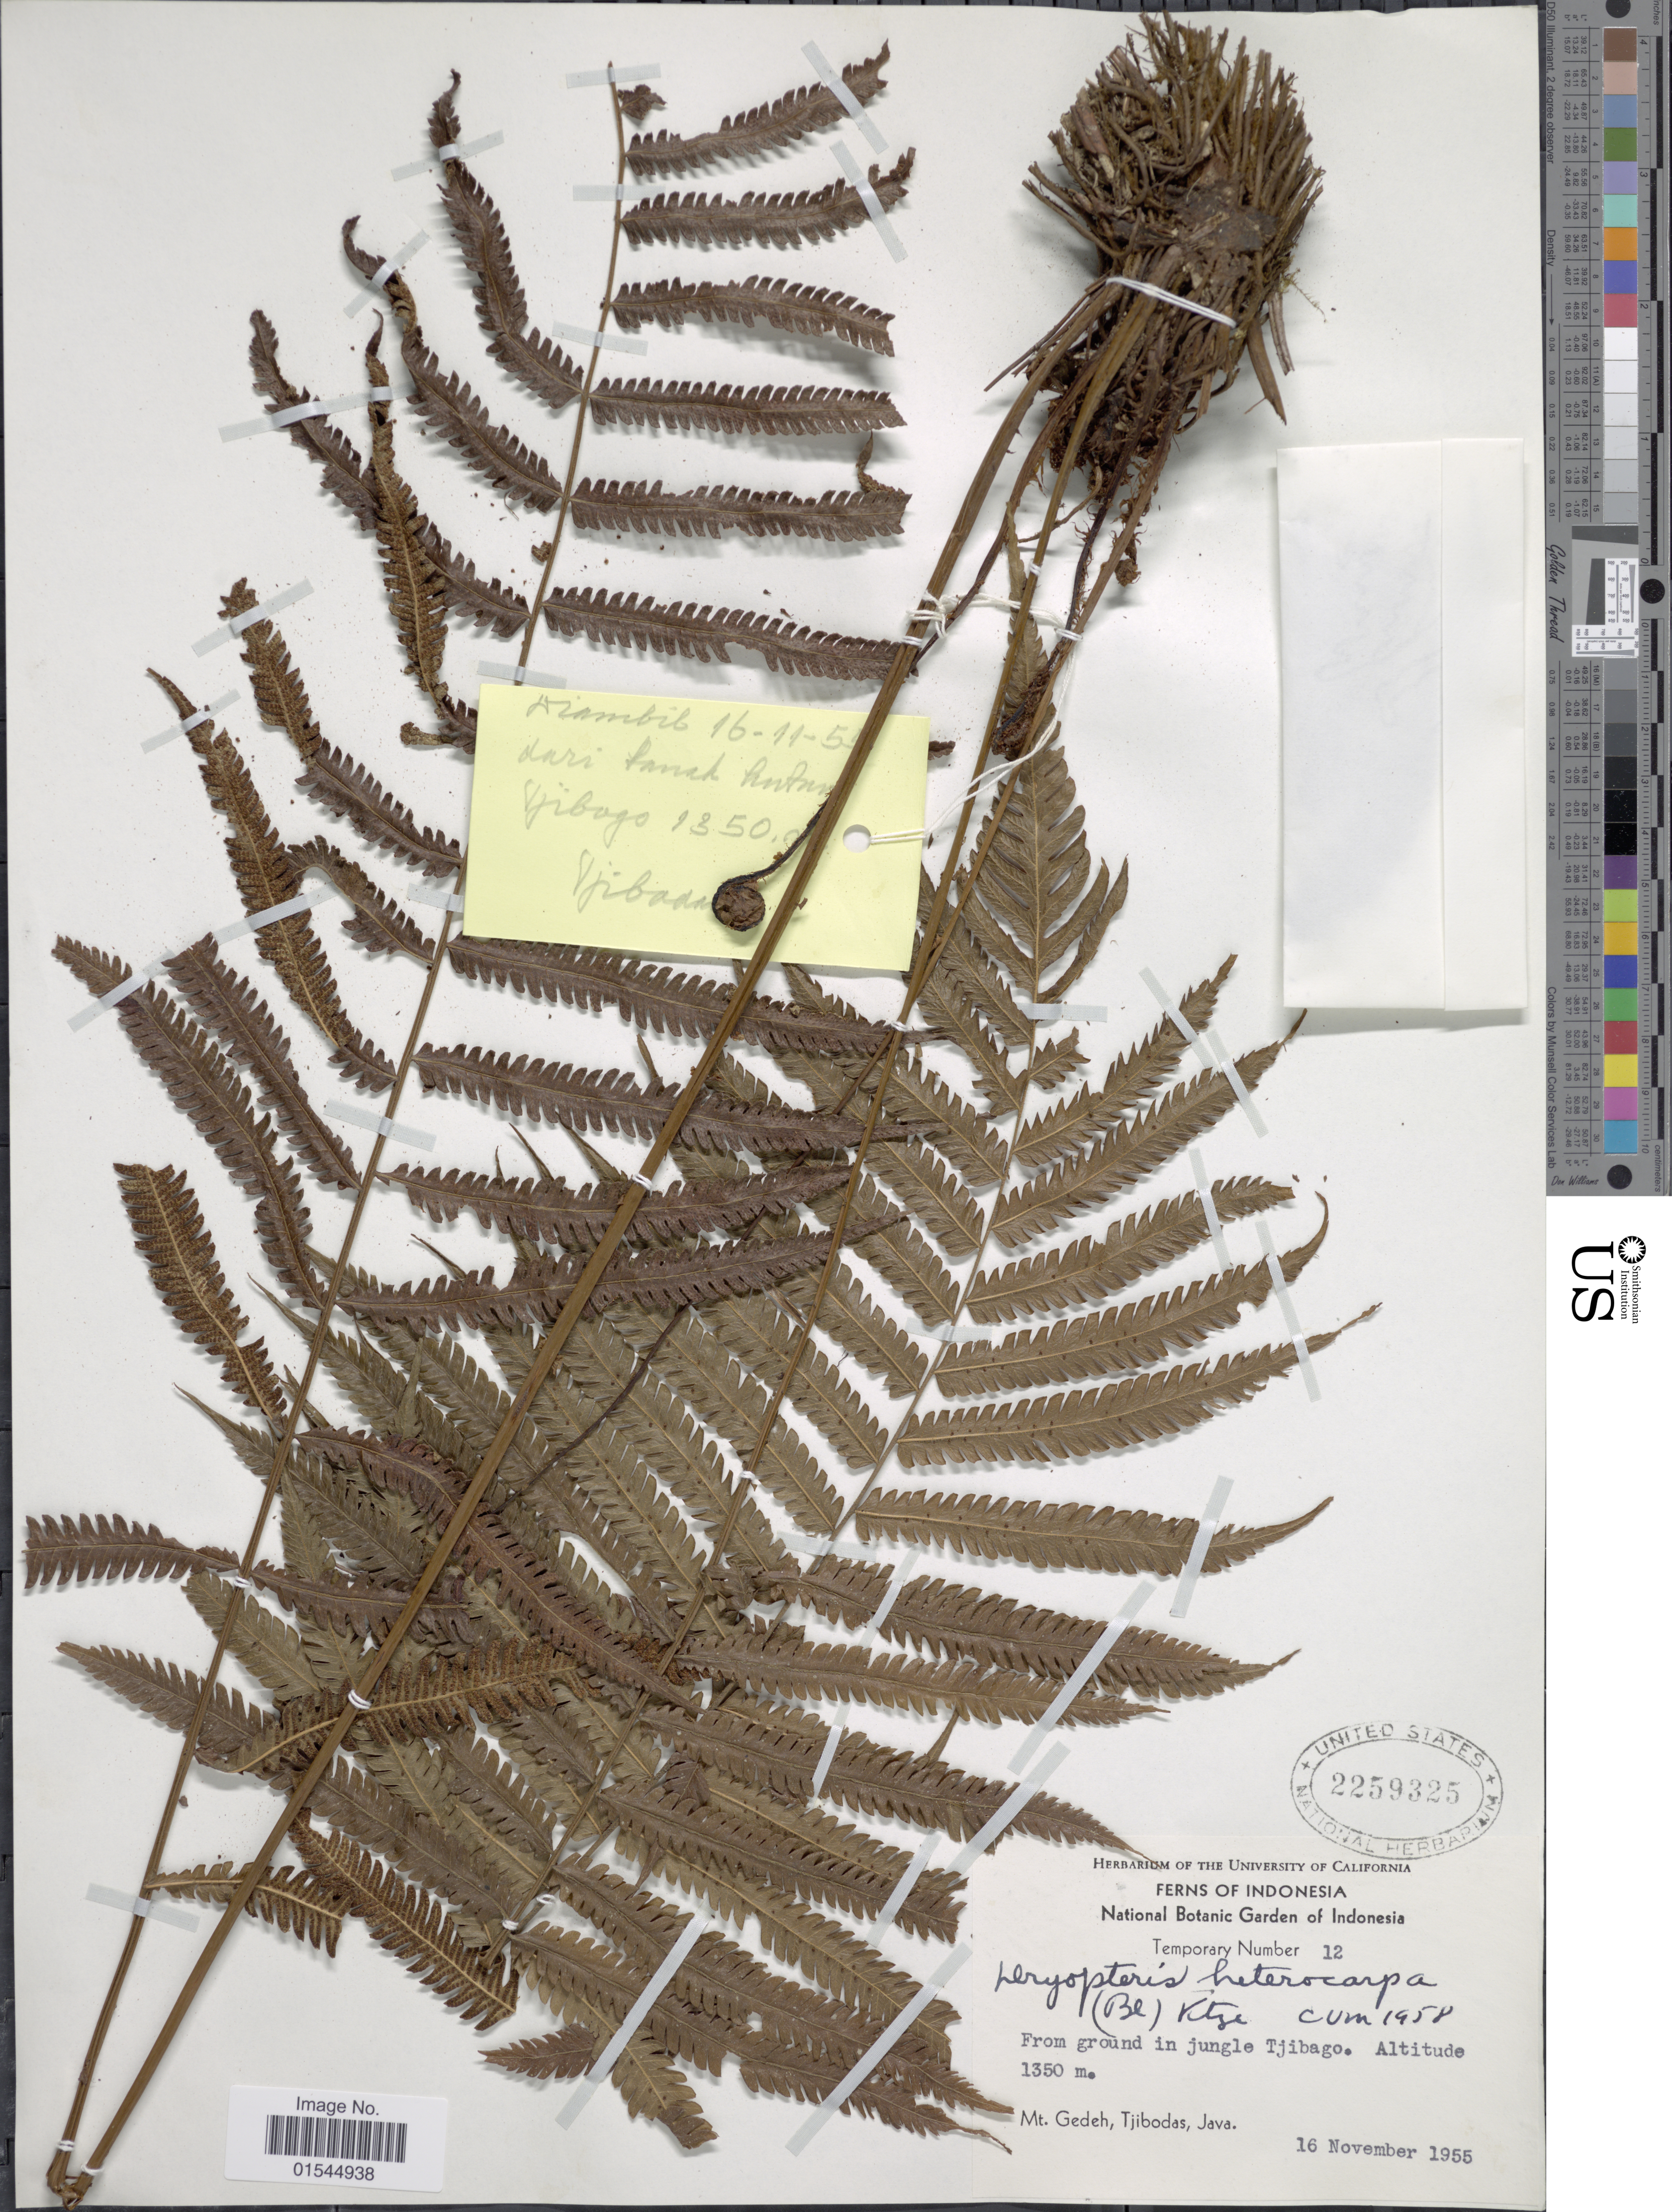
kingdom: Plantae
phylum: Tracheophyta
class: Polypodiopsida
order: Polypodiales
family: Thelypteridaceae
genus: Sphaerostephanos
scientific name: Sphaerostephanos heterocarpus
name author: (Blume) Holttum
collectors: ex herb. Univ. of California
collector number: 12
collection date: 1955-11-16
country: Indonesia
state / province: Java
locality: From gorund in jungle Tjibago, Mt. GEdeh, Tjibodas, Java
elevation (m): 1350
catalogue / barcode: US 2259325